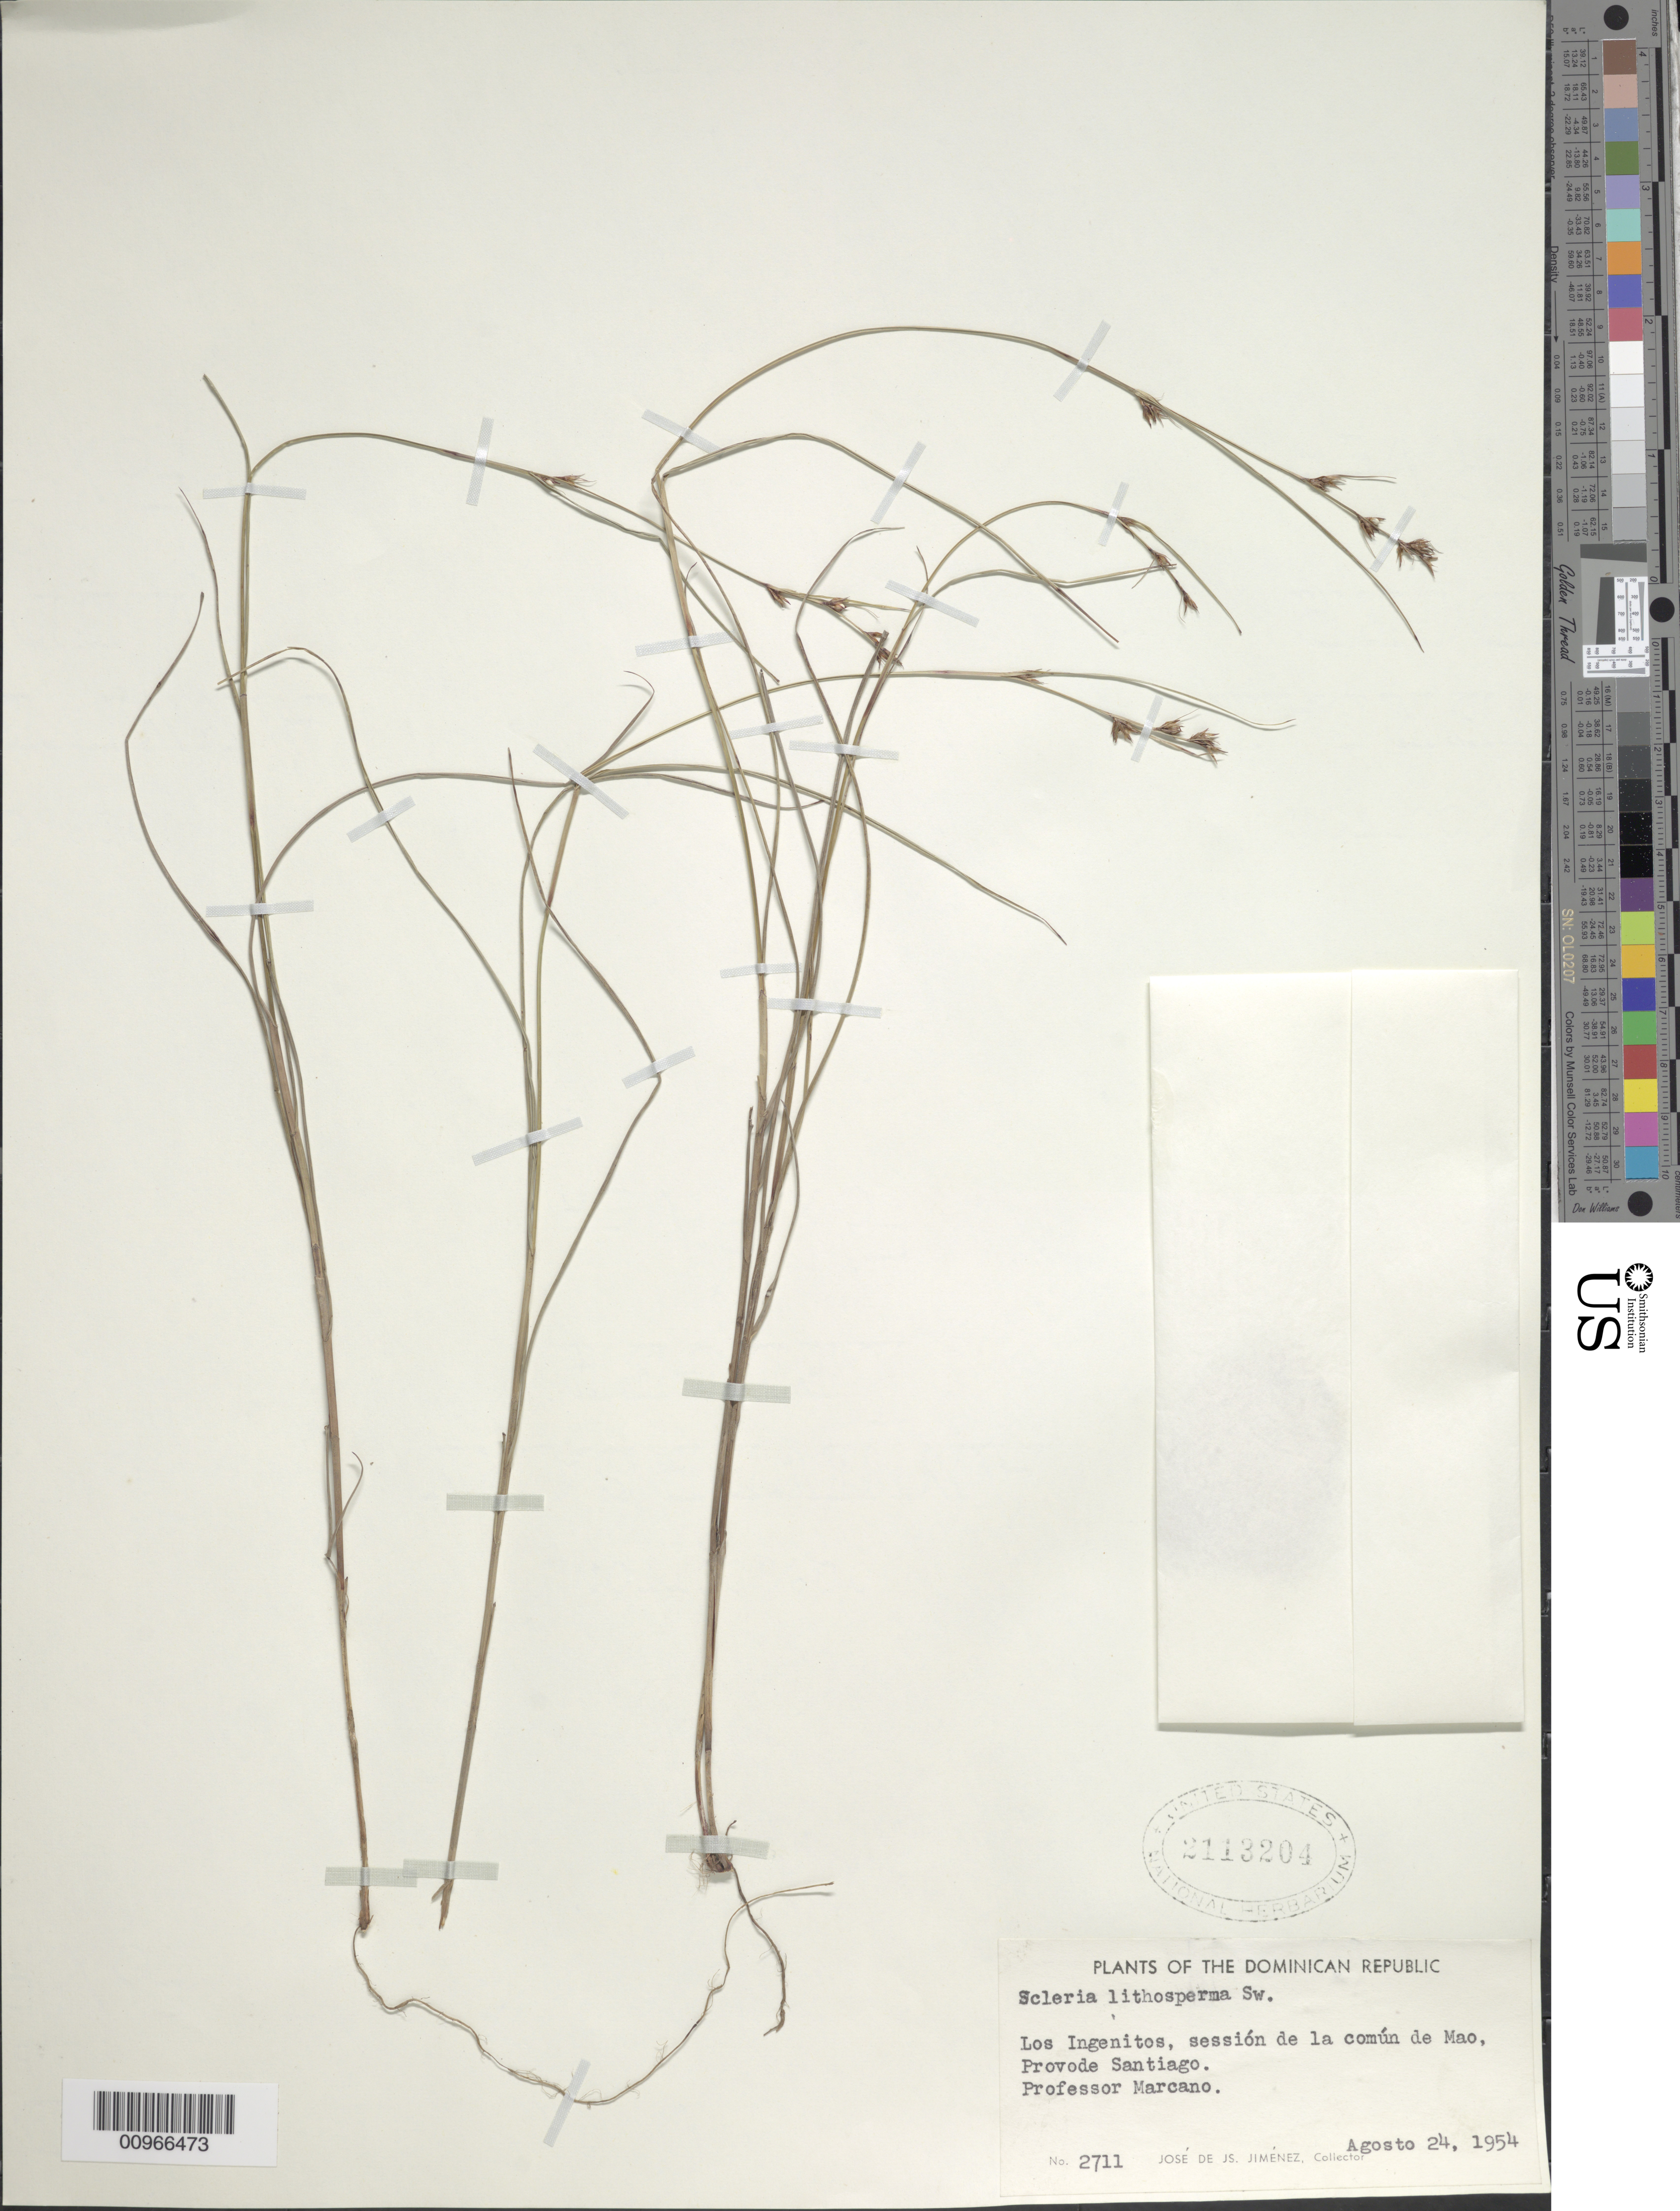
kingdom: Plantae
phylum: Tracheophyta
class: Liliopsida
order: Poales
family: Cyperaceae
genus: Scleria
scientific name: Scleria lithosperma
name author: (L.) Sw.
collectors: J. J. Jiménez & -. Marcano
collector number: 2711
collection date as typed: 24 Aug 1954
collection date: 1954-08-24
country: Dominican Republic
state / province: Santiago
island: Hispaniola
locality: Los Ingenitos, sessión de la común de Mao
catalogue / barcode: US 2113204